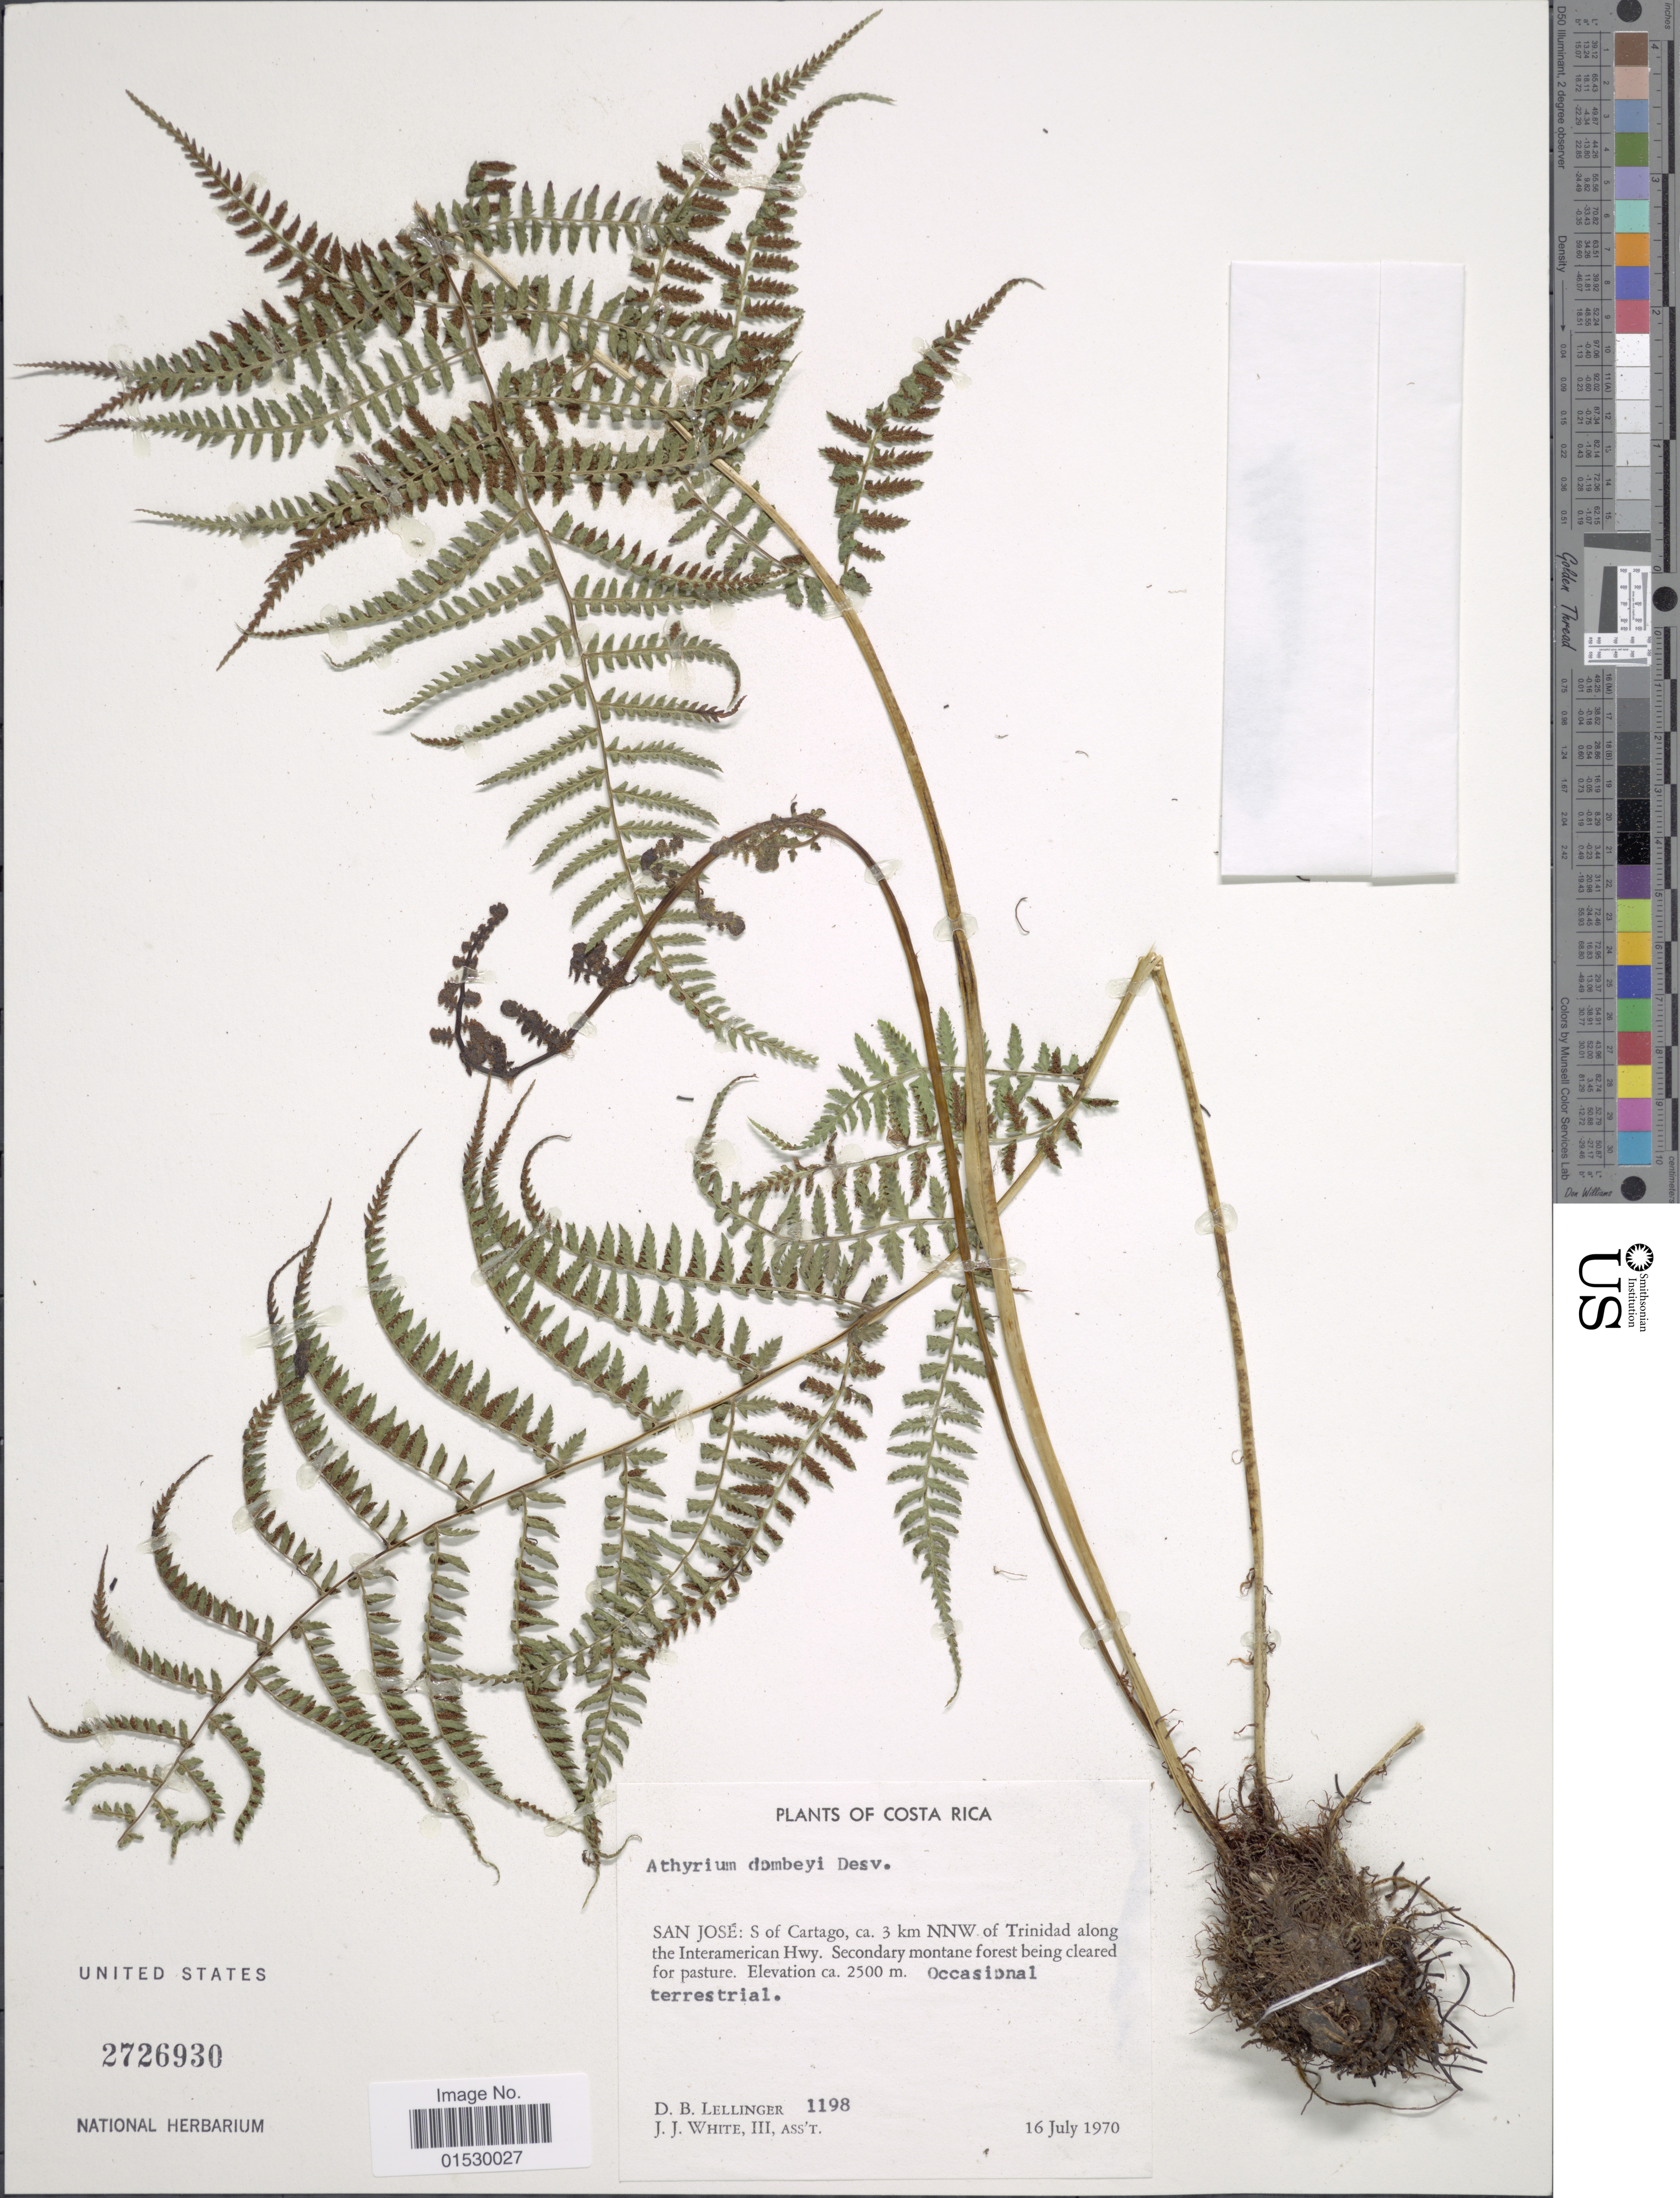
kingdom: Plantae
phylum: Tracheophyta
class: Polypodiopsida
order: Polypodiales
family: Athyriaceae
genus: Athyrium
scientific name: Athyrium dombei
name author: (Desv.) C. Chr.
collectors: D. B. Lellinger & J. J. White III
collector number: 1198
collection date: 1970-07-16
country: Costa Rica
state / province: San José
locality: S of Cartago, ca. 3 km NNW of Trinidad along the Interamerican Hwy. Secondary montane forest being cleared for pasture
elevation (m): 2500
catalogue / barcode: US 2726930